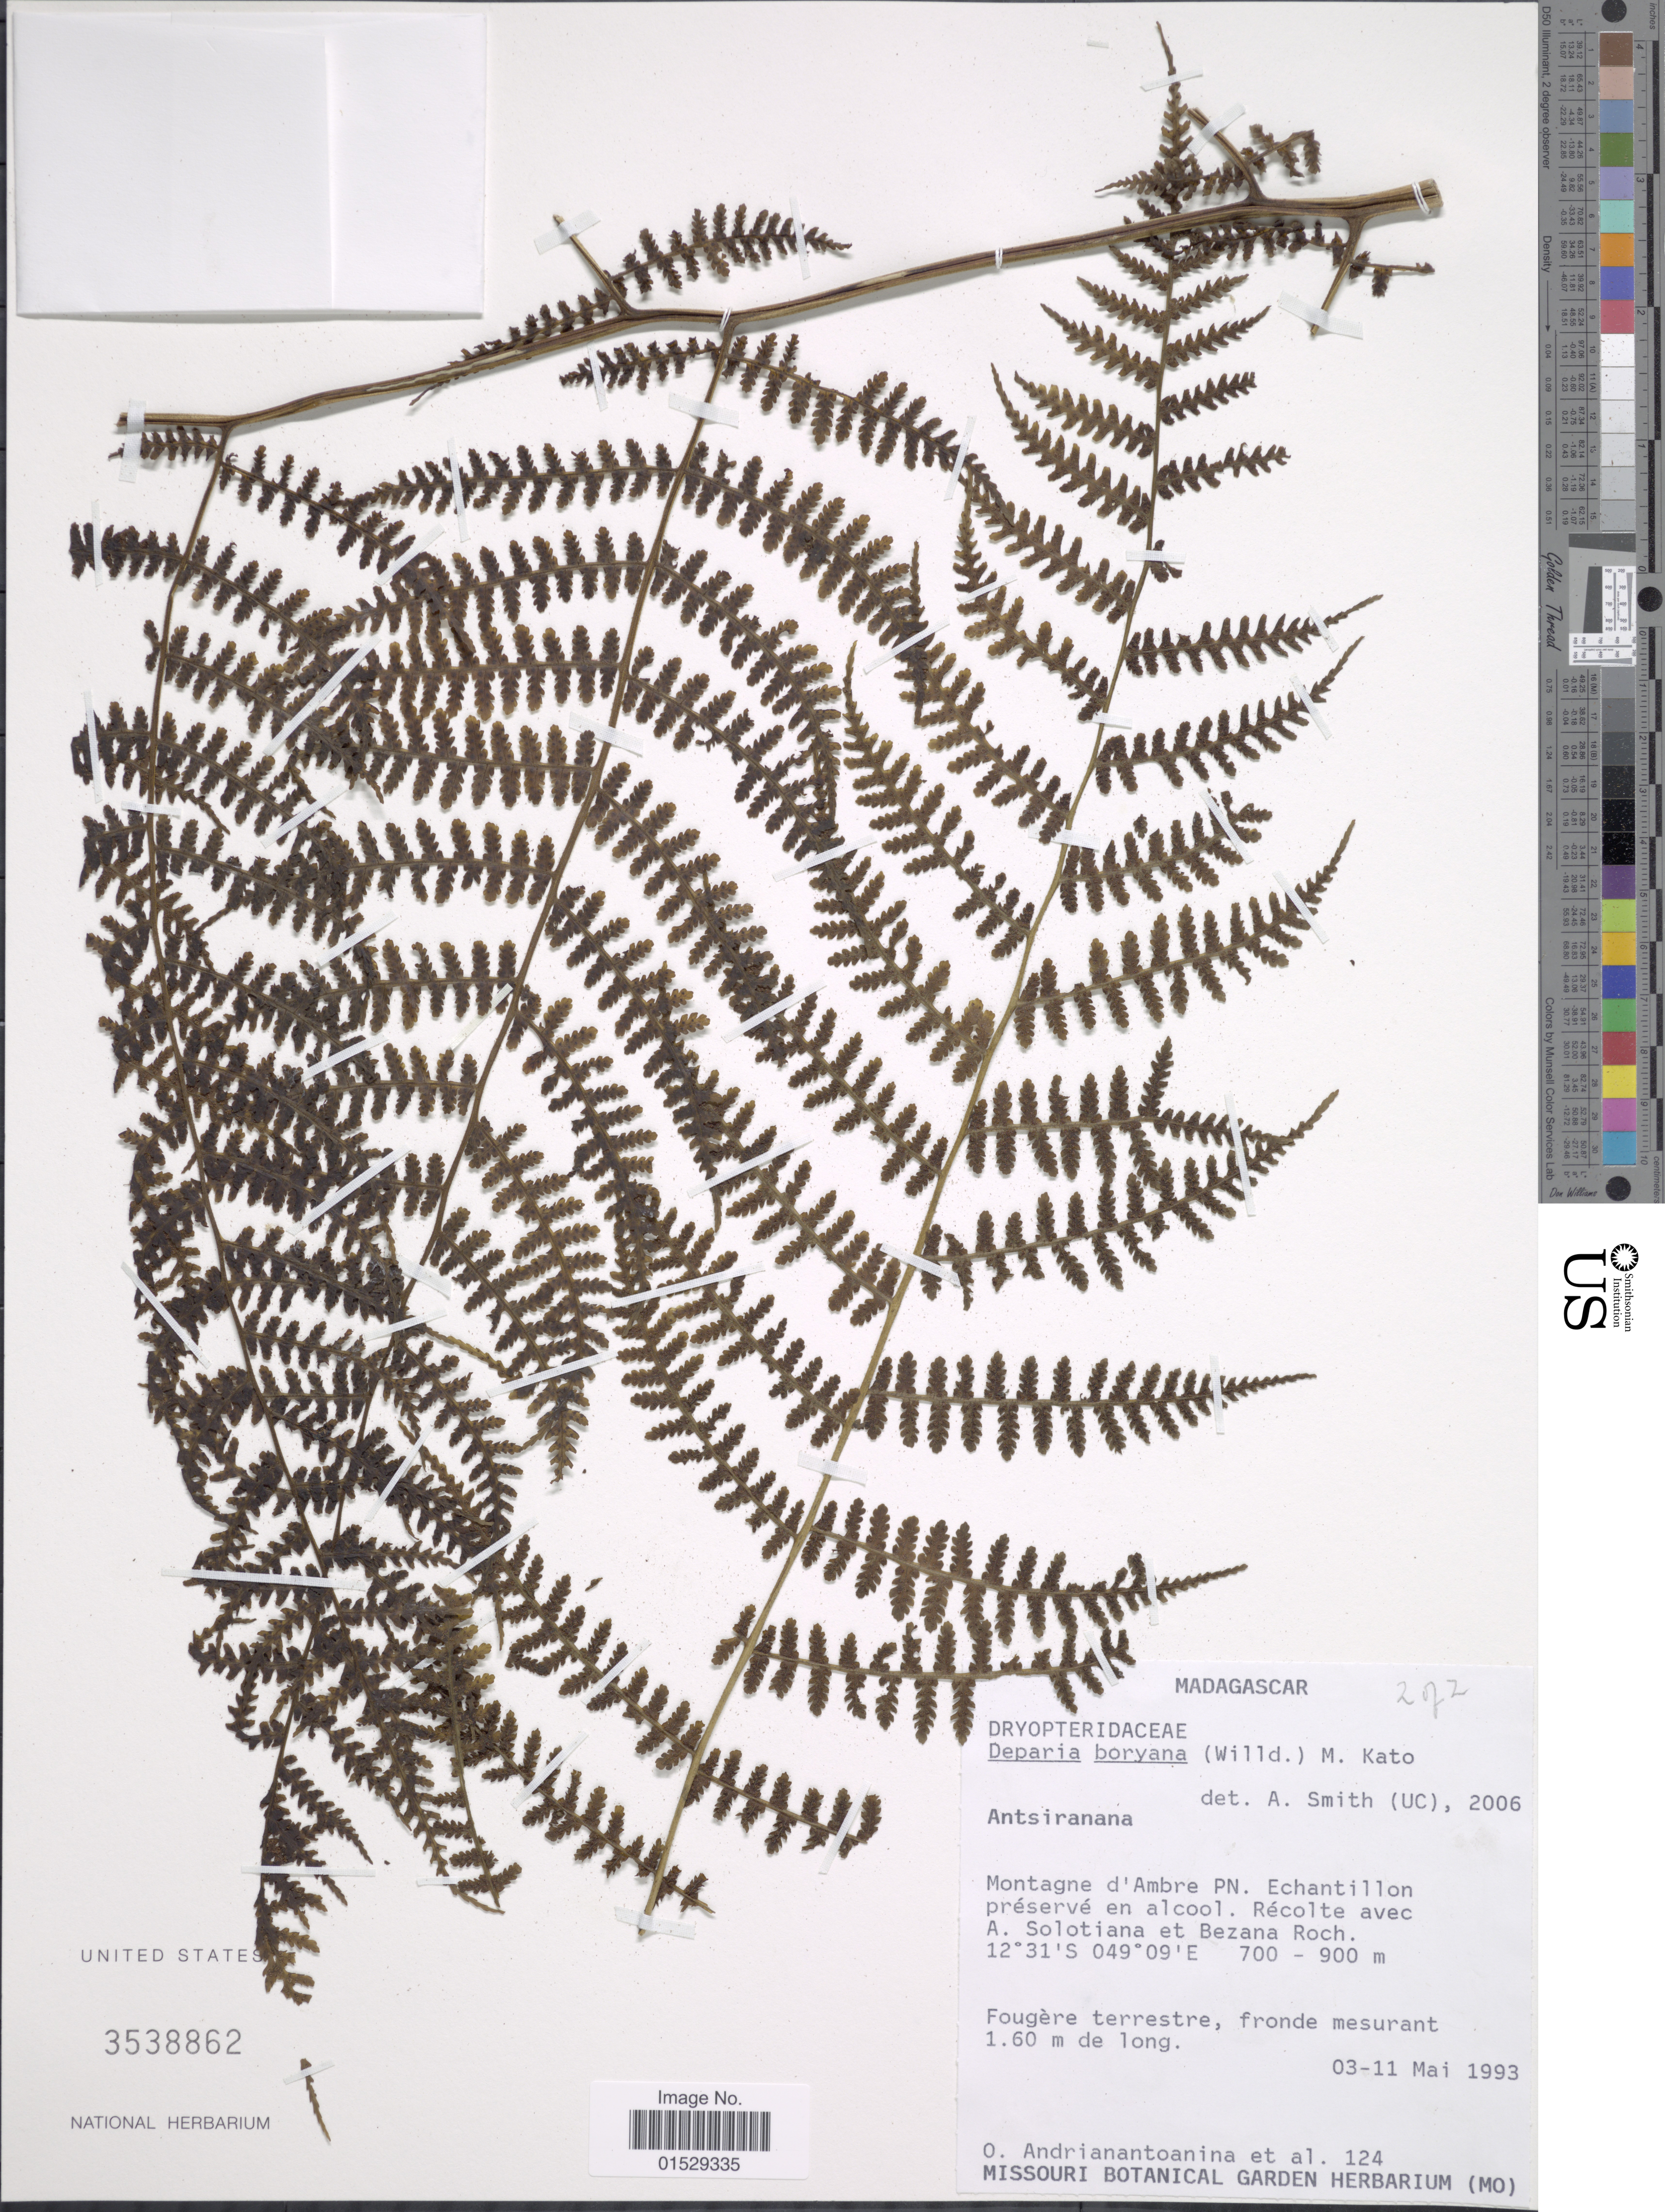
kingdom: Plantae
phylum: Tracheophyta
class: Polypodiopsida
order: Polypodiales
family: Athyriaceae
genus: Deparia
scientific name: Deparia boryana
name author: (Willd.) M. Kato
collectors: O. Andrianantoanina, A. Solotiana & R. Bezana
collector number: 124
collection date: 1993-05-03/1993-05-11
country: Madagascar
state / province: Diana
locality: Montagne d'Ambre PN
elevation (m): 700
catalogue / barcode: US 3538862